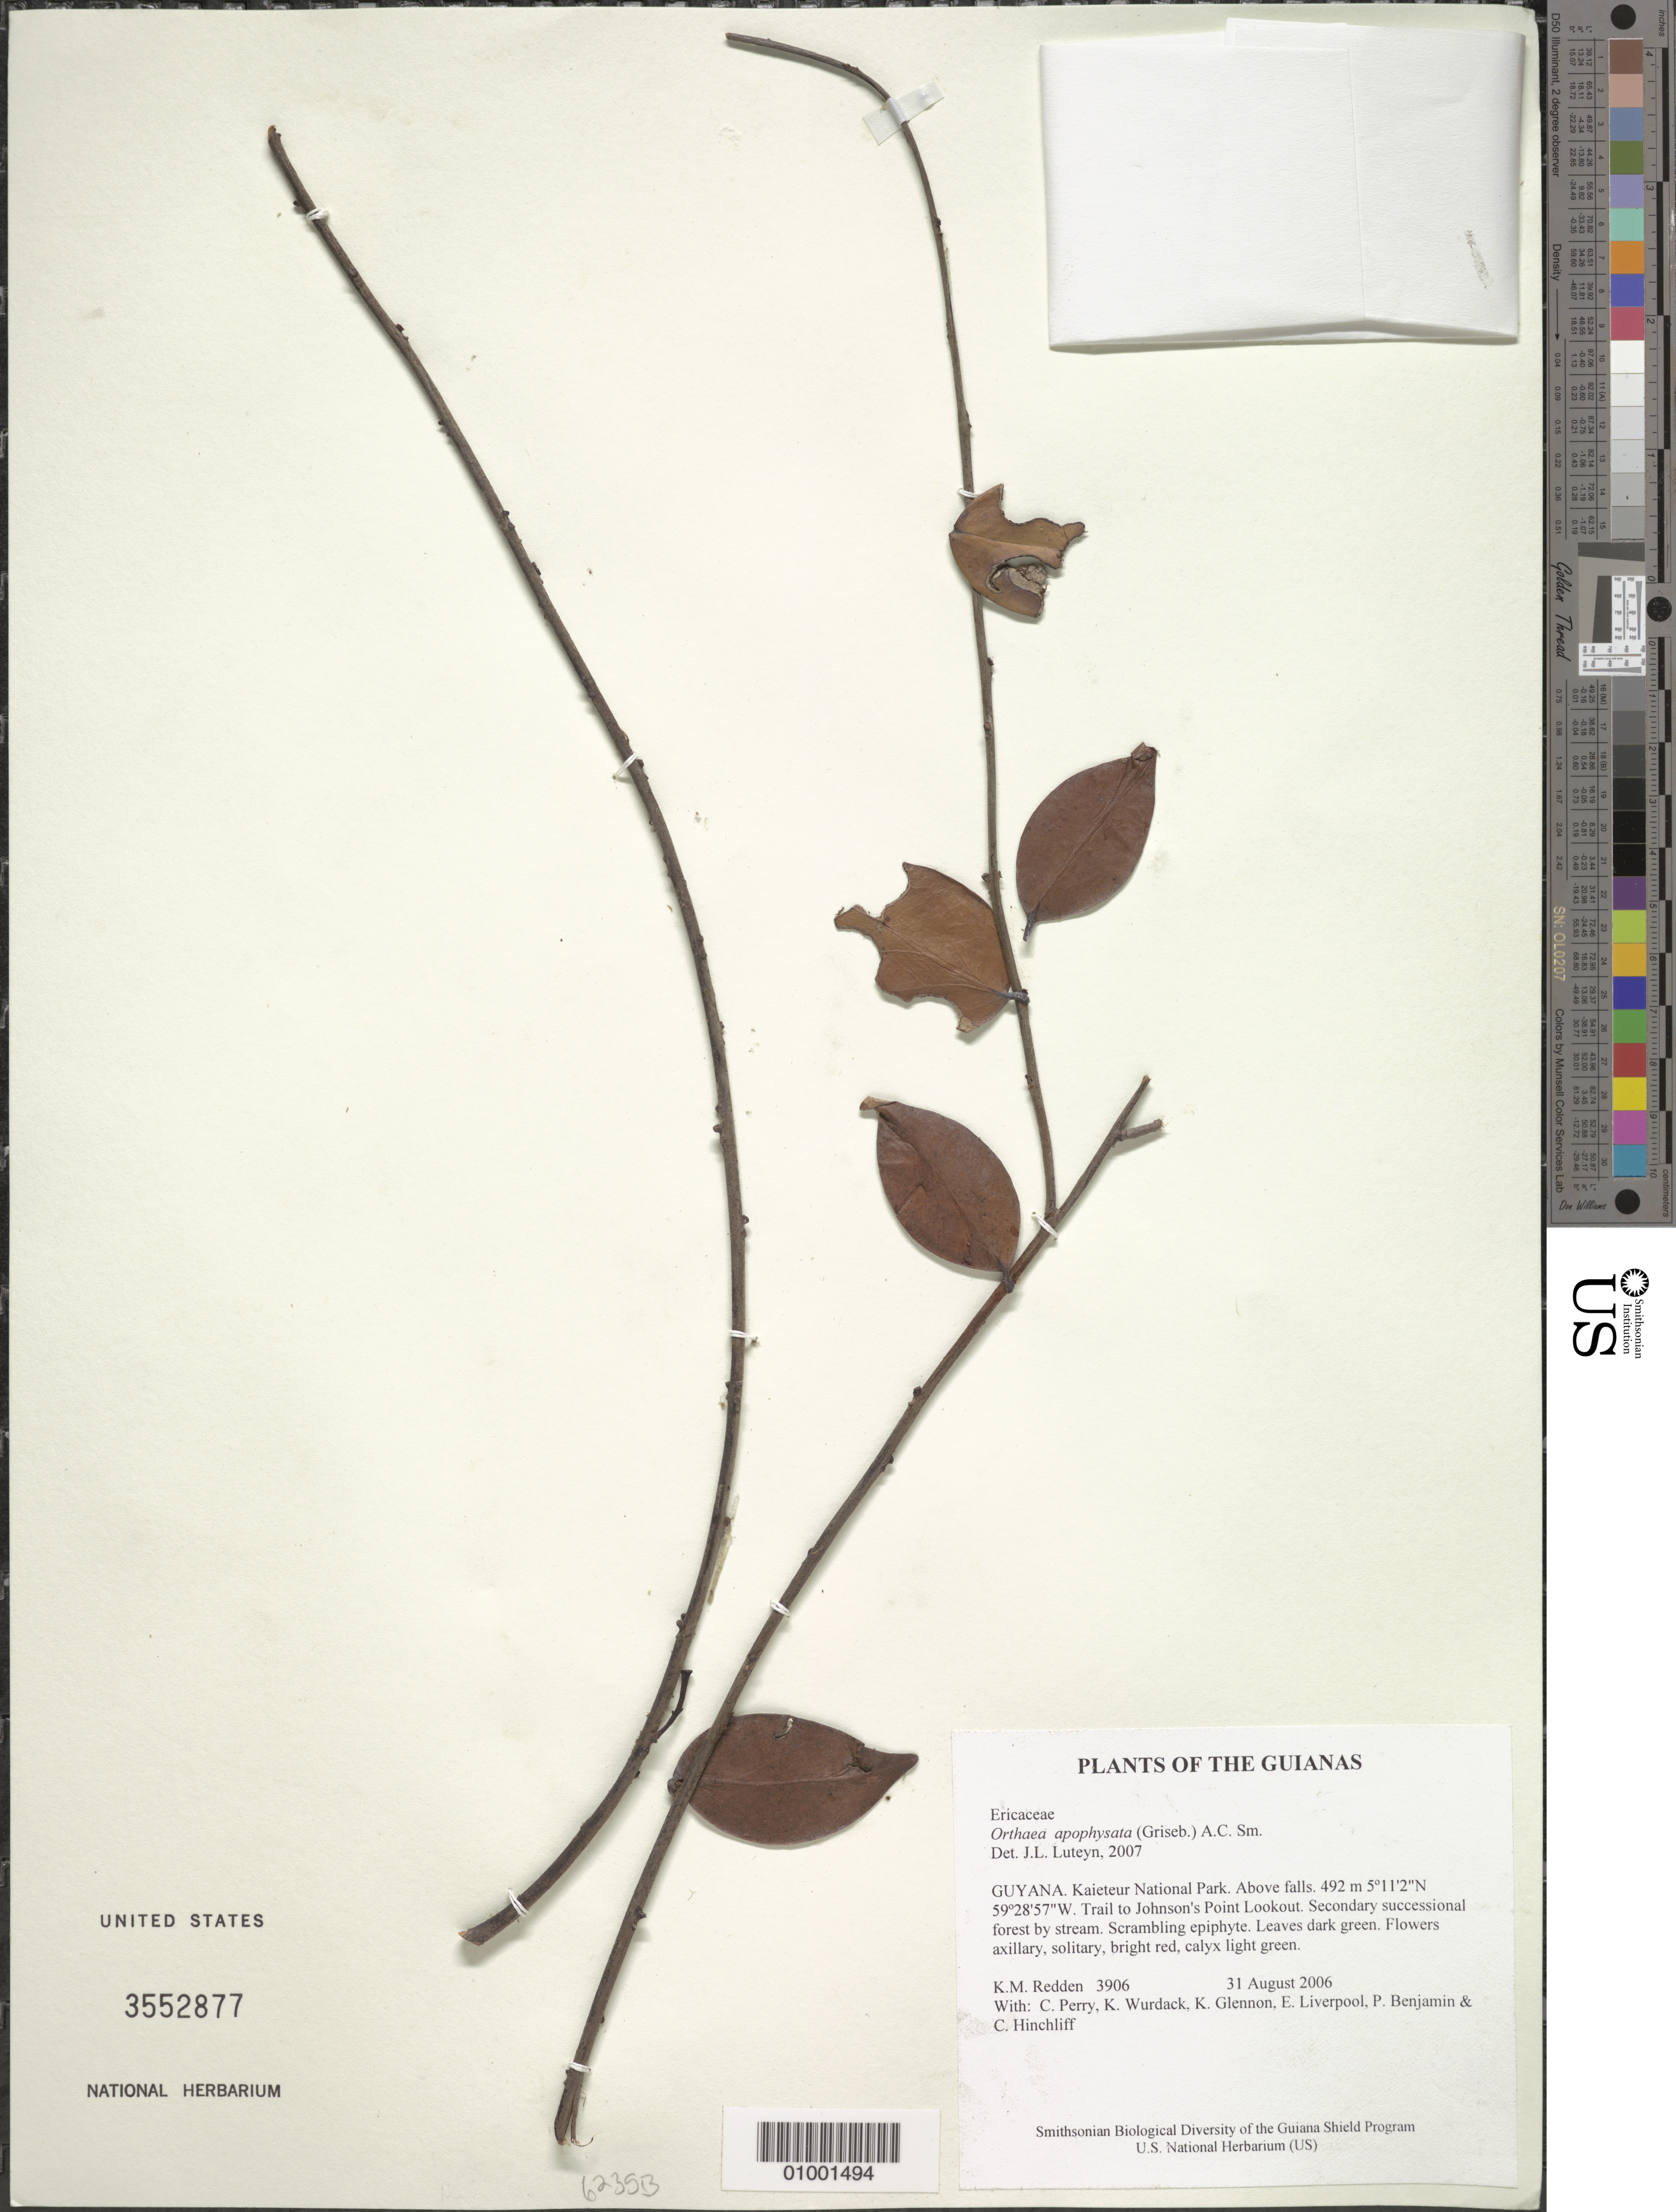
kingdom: Plantae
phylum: Tracheophyta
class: Magnoliopsida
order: Ericales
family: Ericaceae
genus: Orthaea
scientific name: Orthaea apophysata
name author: (Griseb.) A.C. Sm.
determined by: Luteyn, J. L.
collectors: K. M. Redden, C. Perry, K. Wurdack, K. Glennon, E. Liverpool, P. Benjamin & C. E. Hinchliff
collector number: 3906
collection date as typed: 31 August 2006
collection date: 2006-08-31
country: Guyana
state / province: Potaro-Siparuni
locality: Kaieteur National Park. Above falls. Trail to Johnson's Point Lookout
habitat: Secondary successional forest by stream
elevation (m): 492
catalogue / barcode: US 3552877